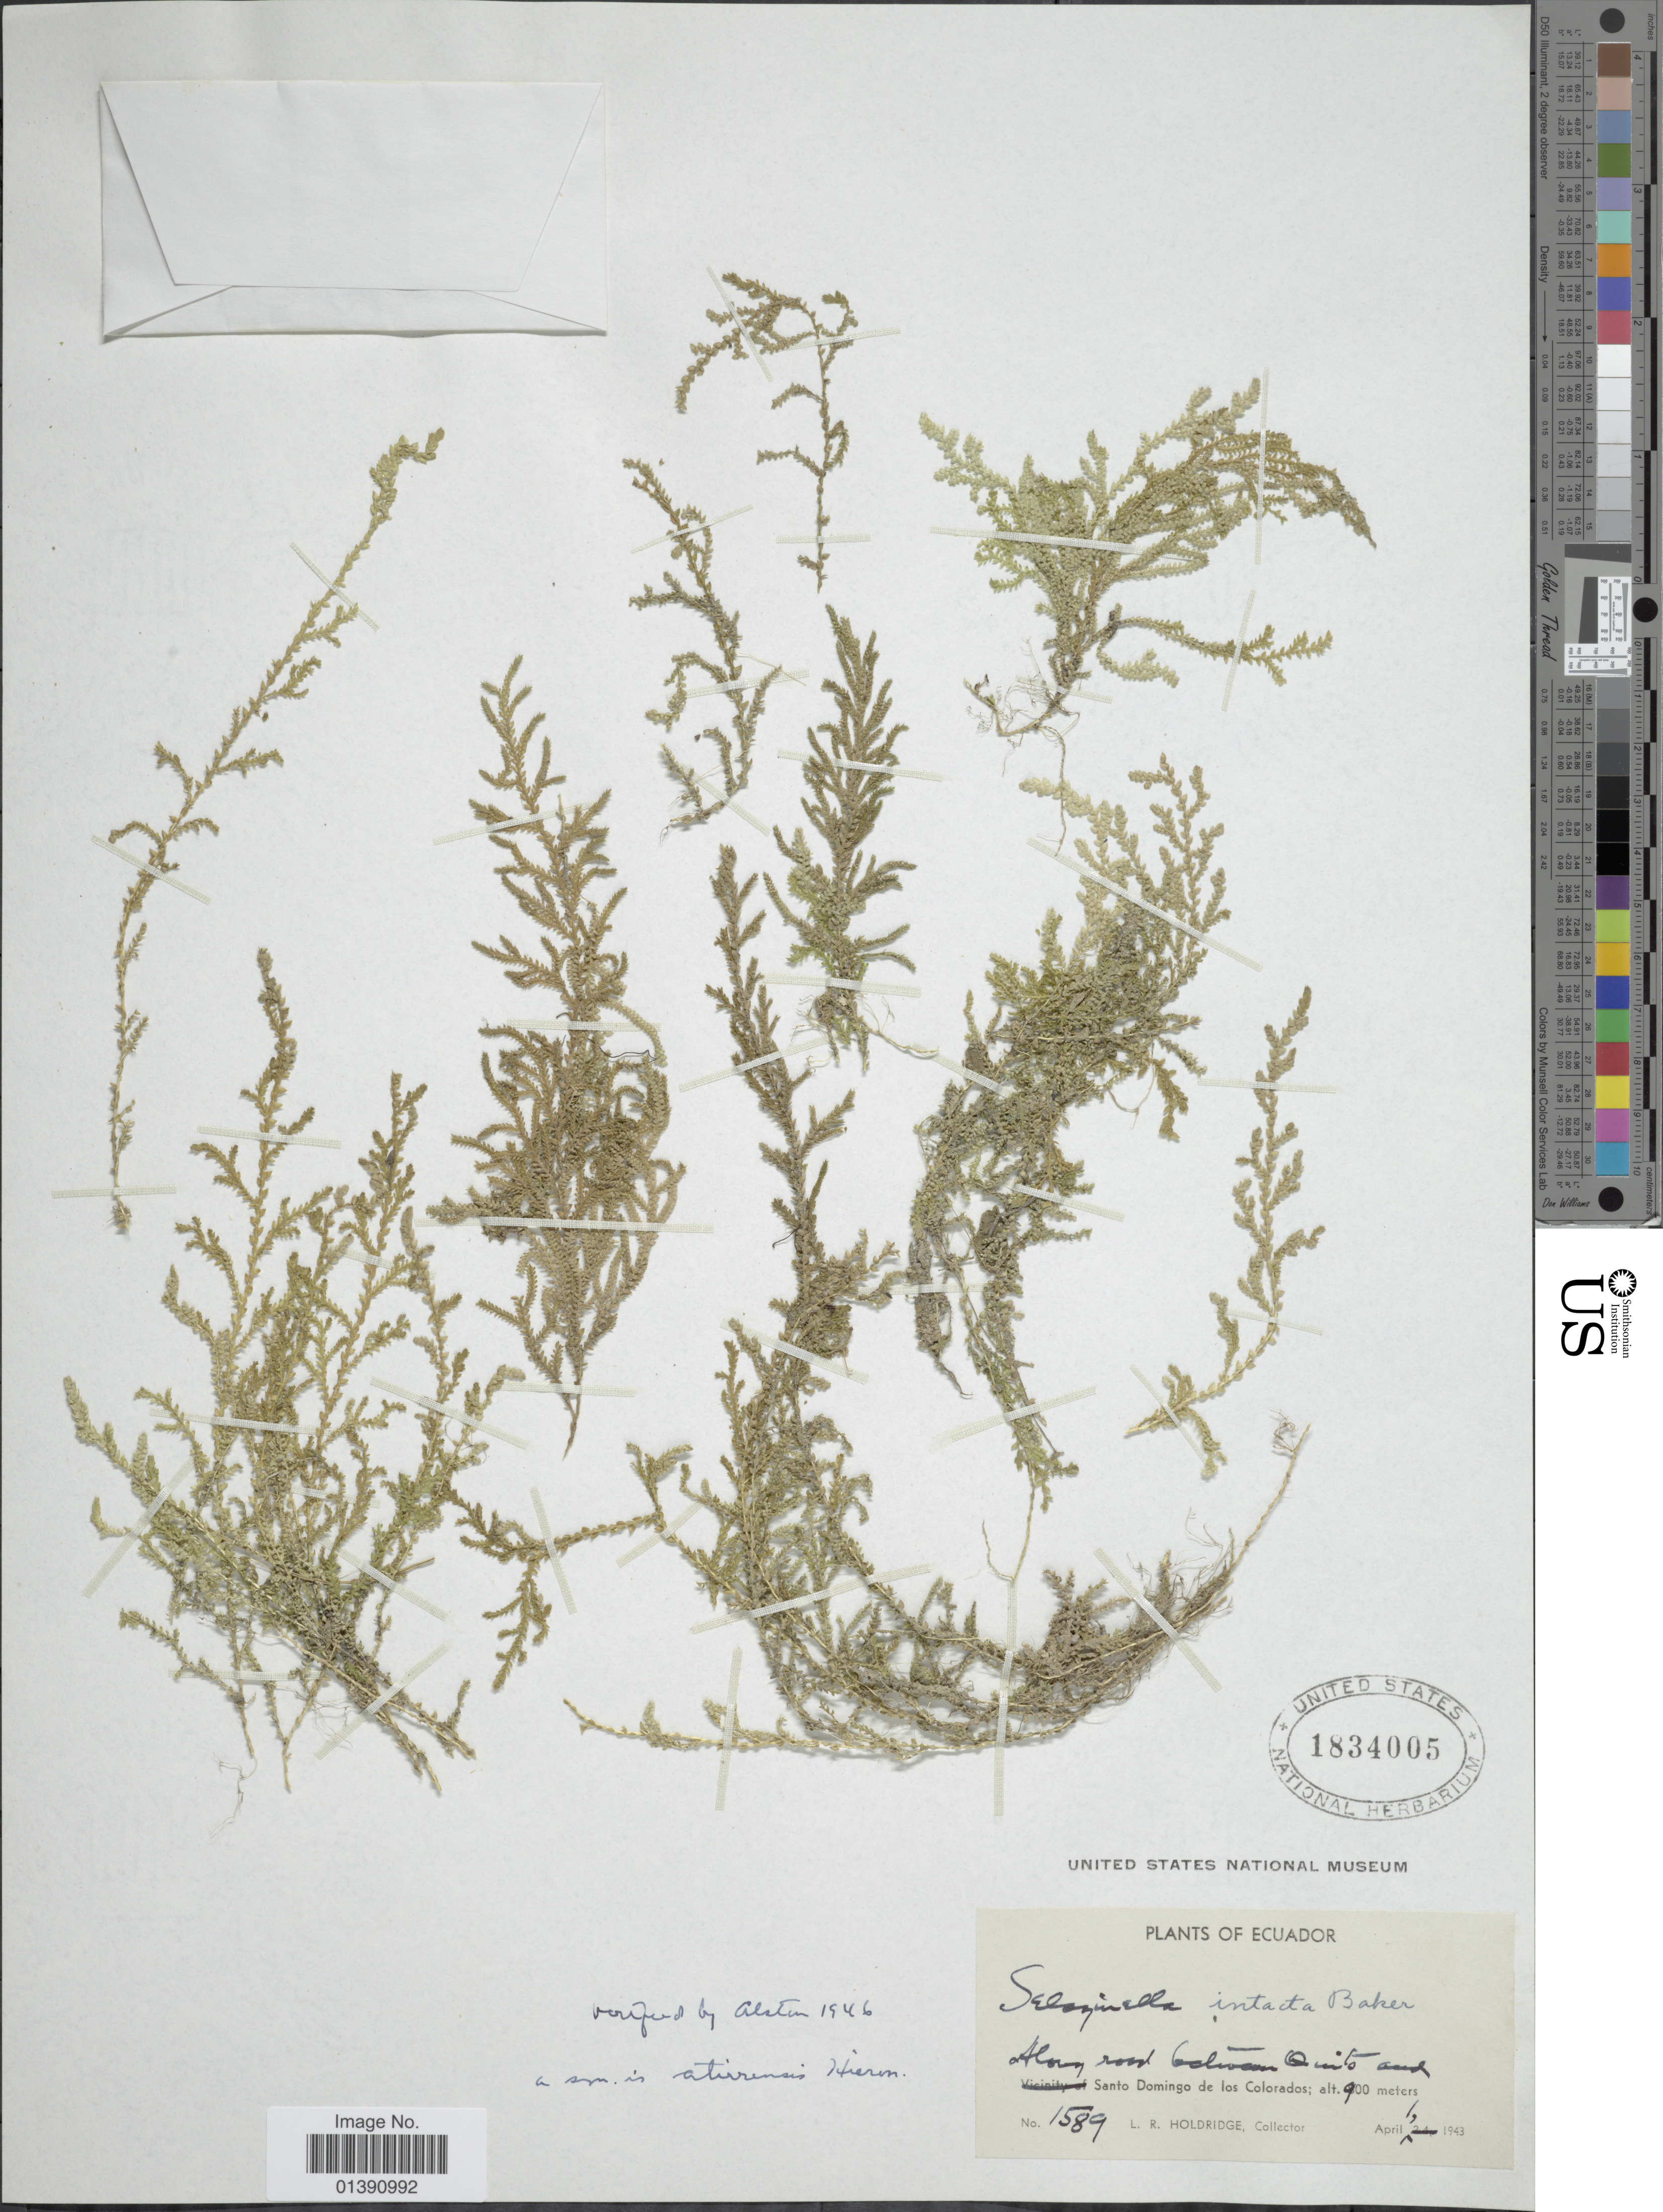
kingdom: Plantae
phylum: Tracheophyta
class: Lycopodiopsida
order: Selaginellales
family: Selaginellaceae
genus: Selaginella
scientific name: Selaginella intacta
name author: Baker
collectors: L. Holdridge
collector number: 1589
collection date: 1943-04-01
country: Ecuador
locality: Along road between Quito and Santo Domingo de los Colorados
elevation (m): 900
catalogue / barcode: US 1834005